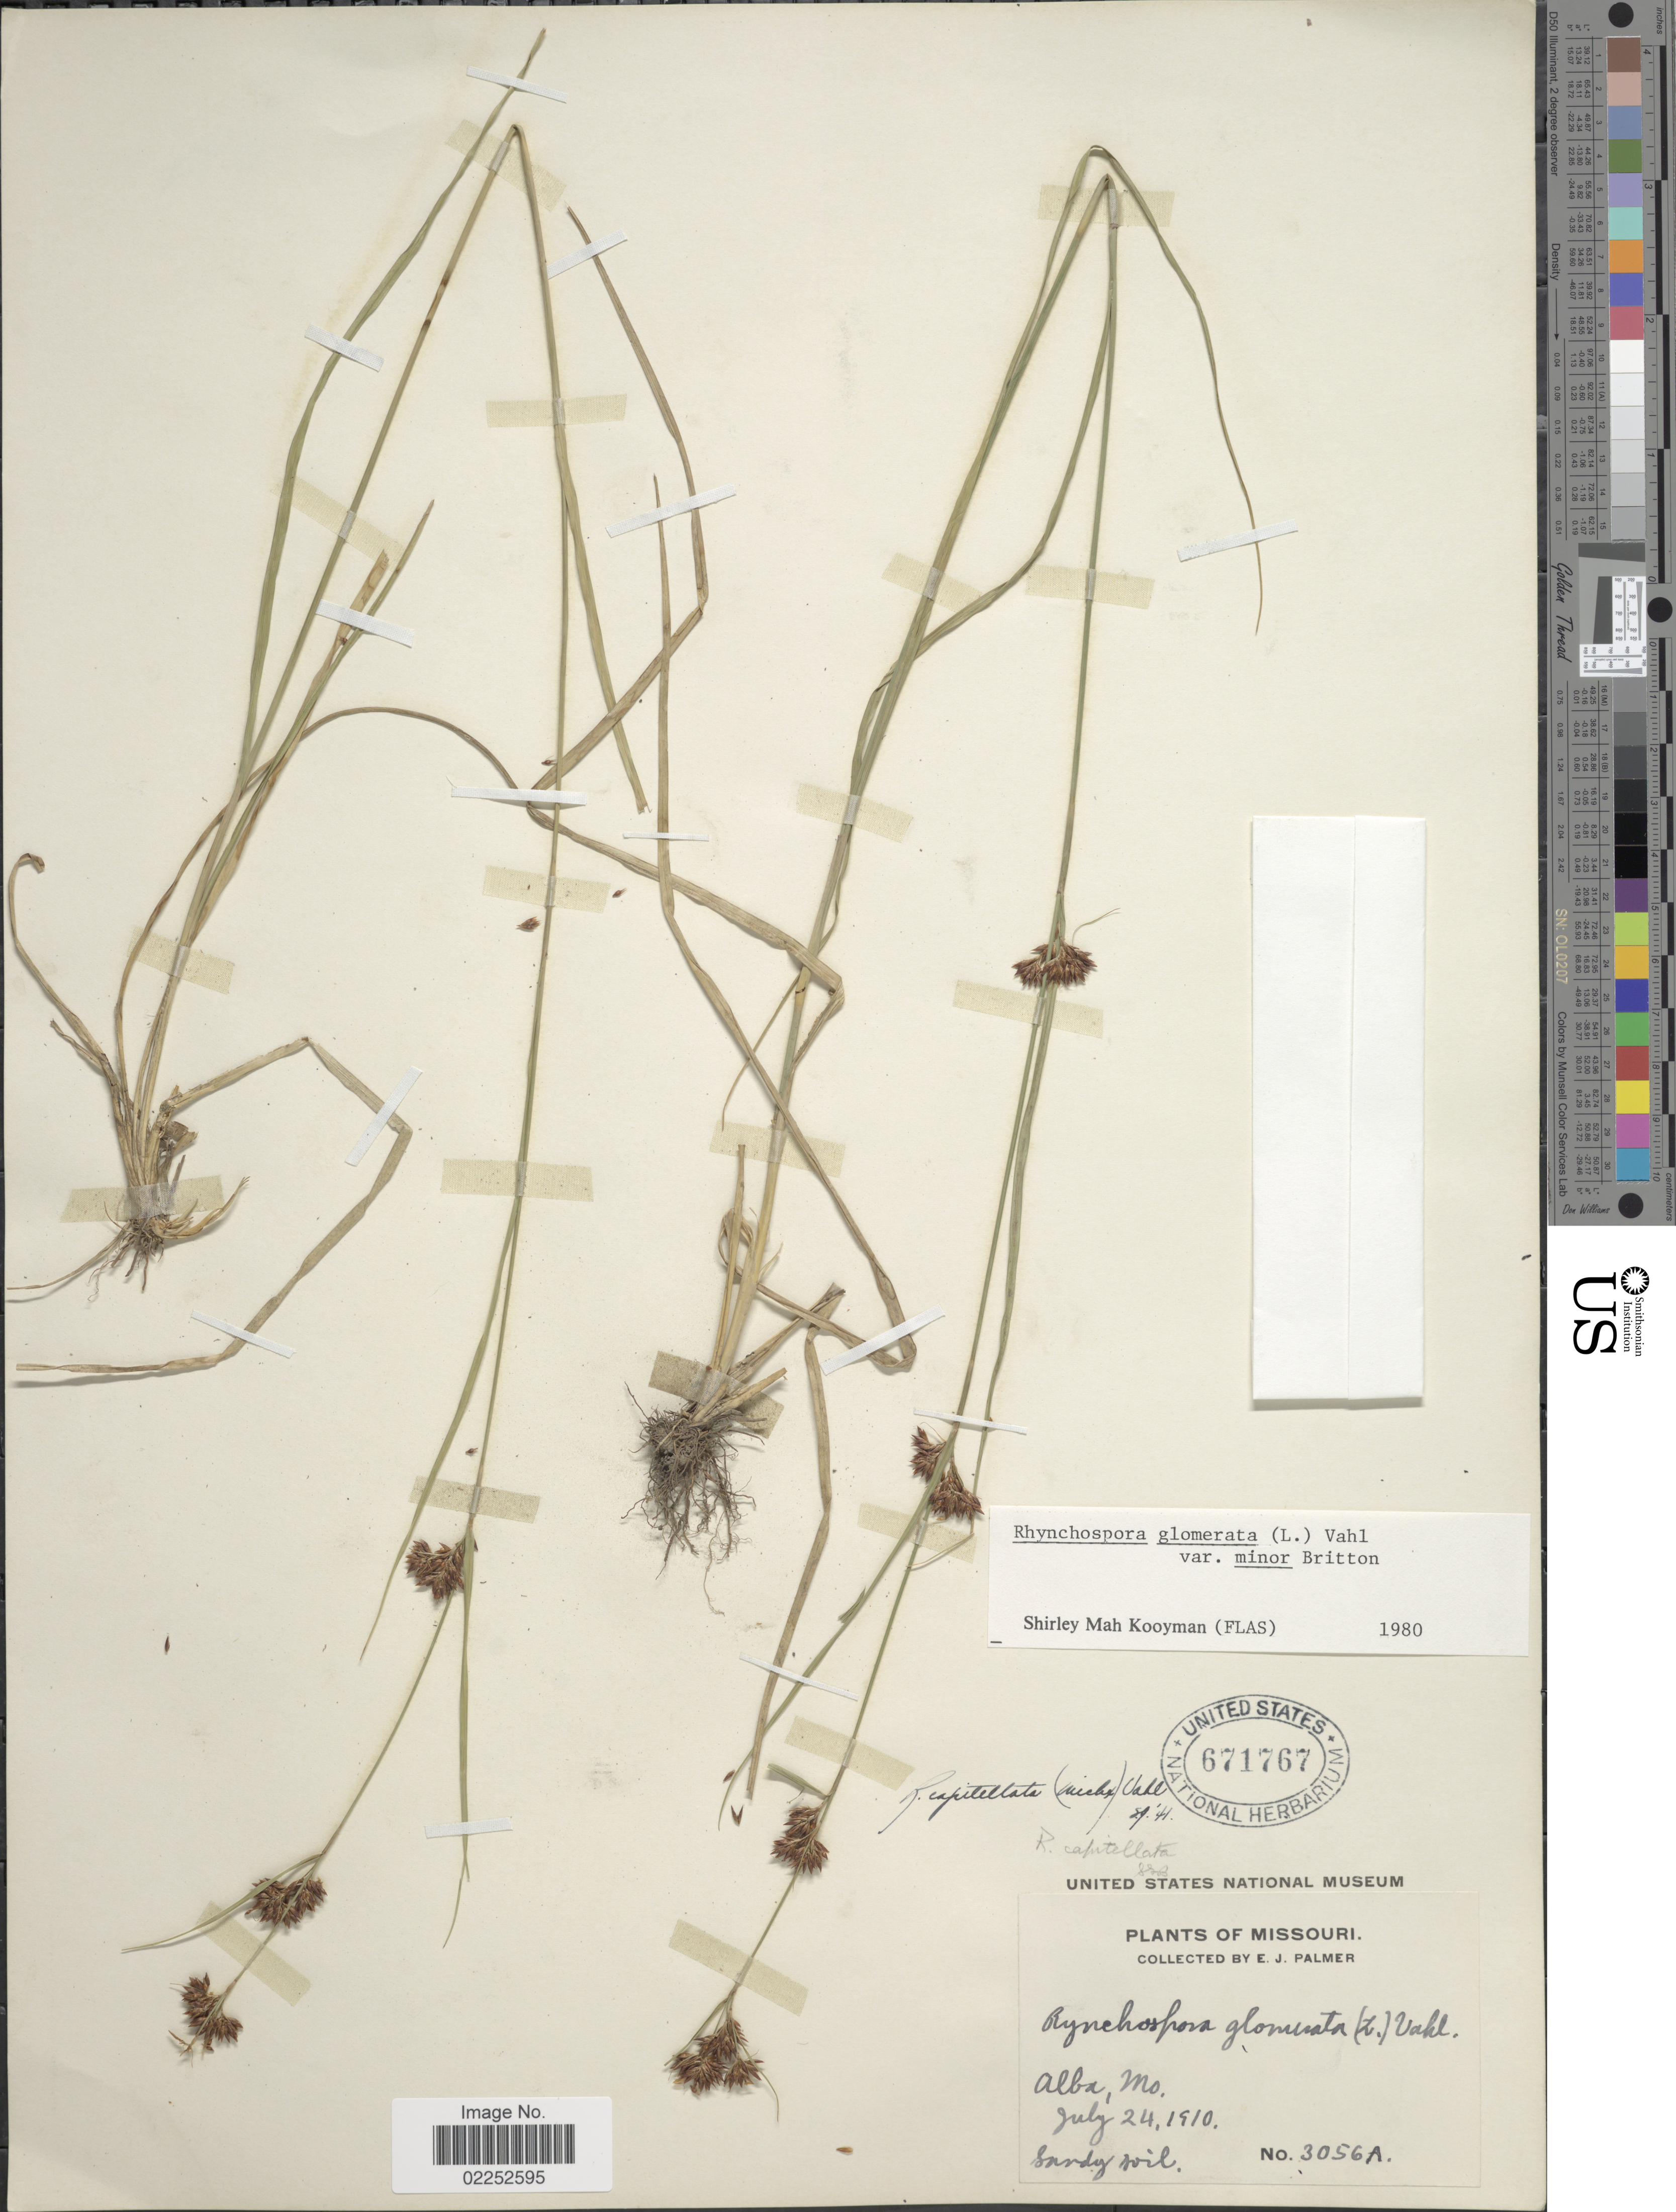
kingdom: Plantae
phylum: Tracheophyta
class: Liliopsida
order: Poales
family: Cyperaceae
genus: Rhynchospora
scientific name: Rhynchospora capitellata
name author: (Michx.) Vahl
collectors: E. J. Palmer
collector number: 3056A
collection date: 1910-07-24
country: United States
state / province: Missouri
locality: Alba, Sandy soil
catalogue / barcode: US 671767